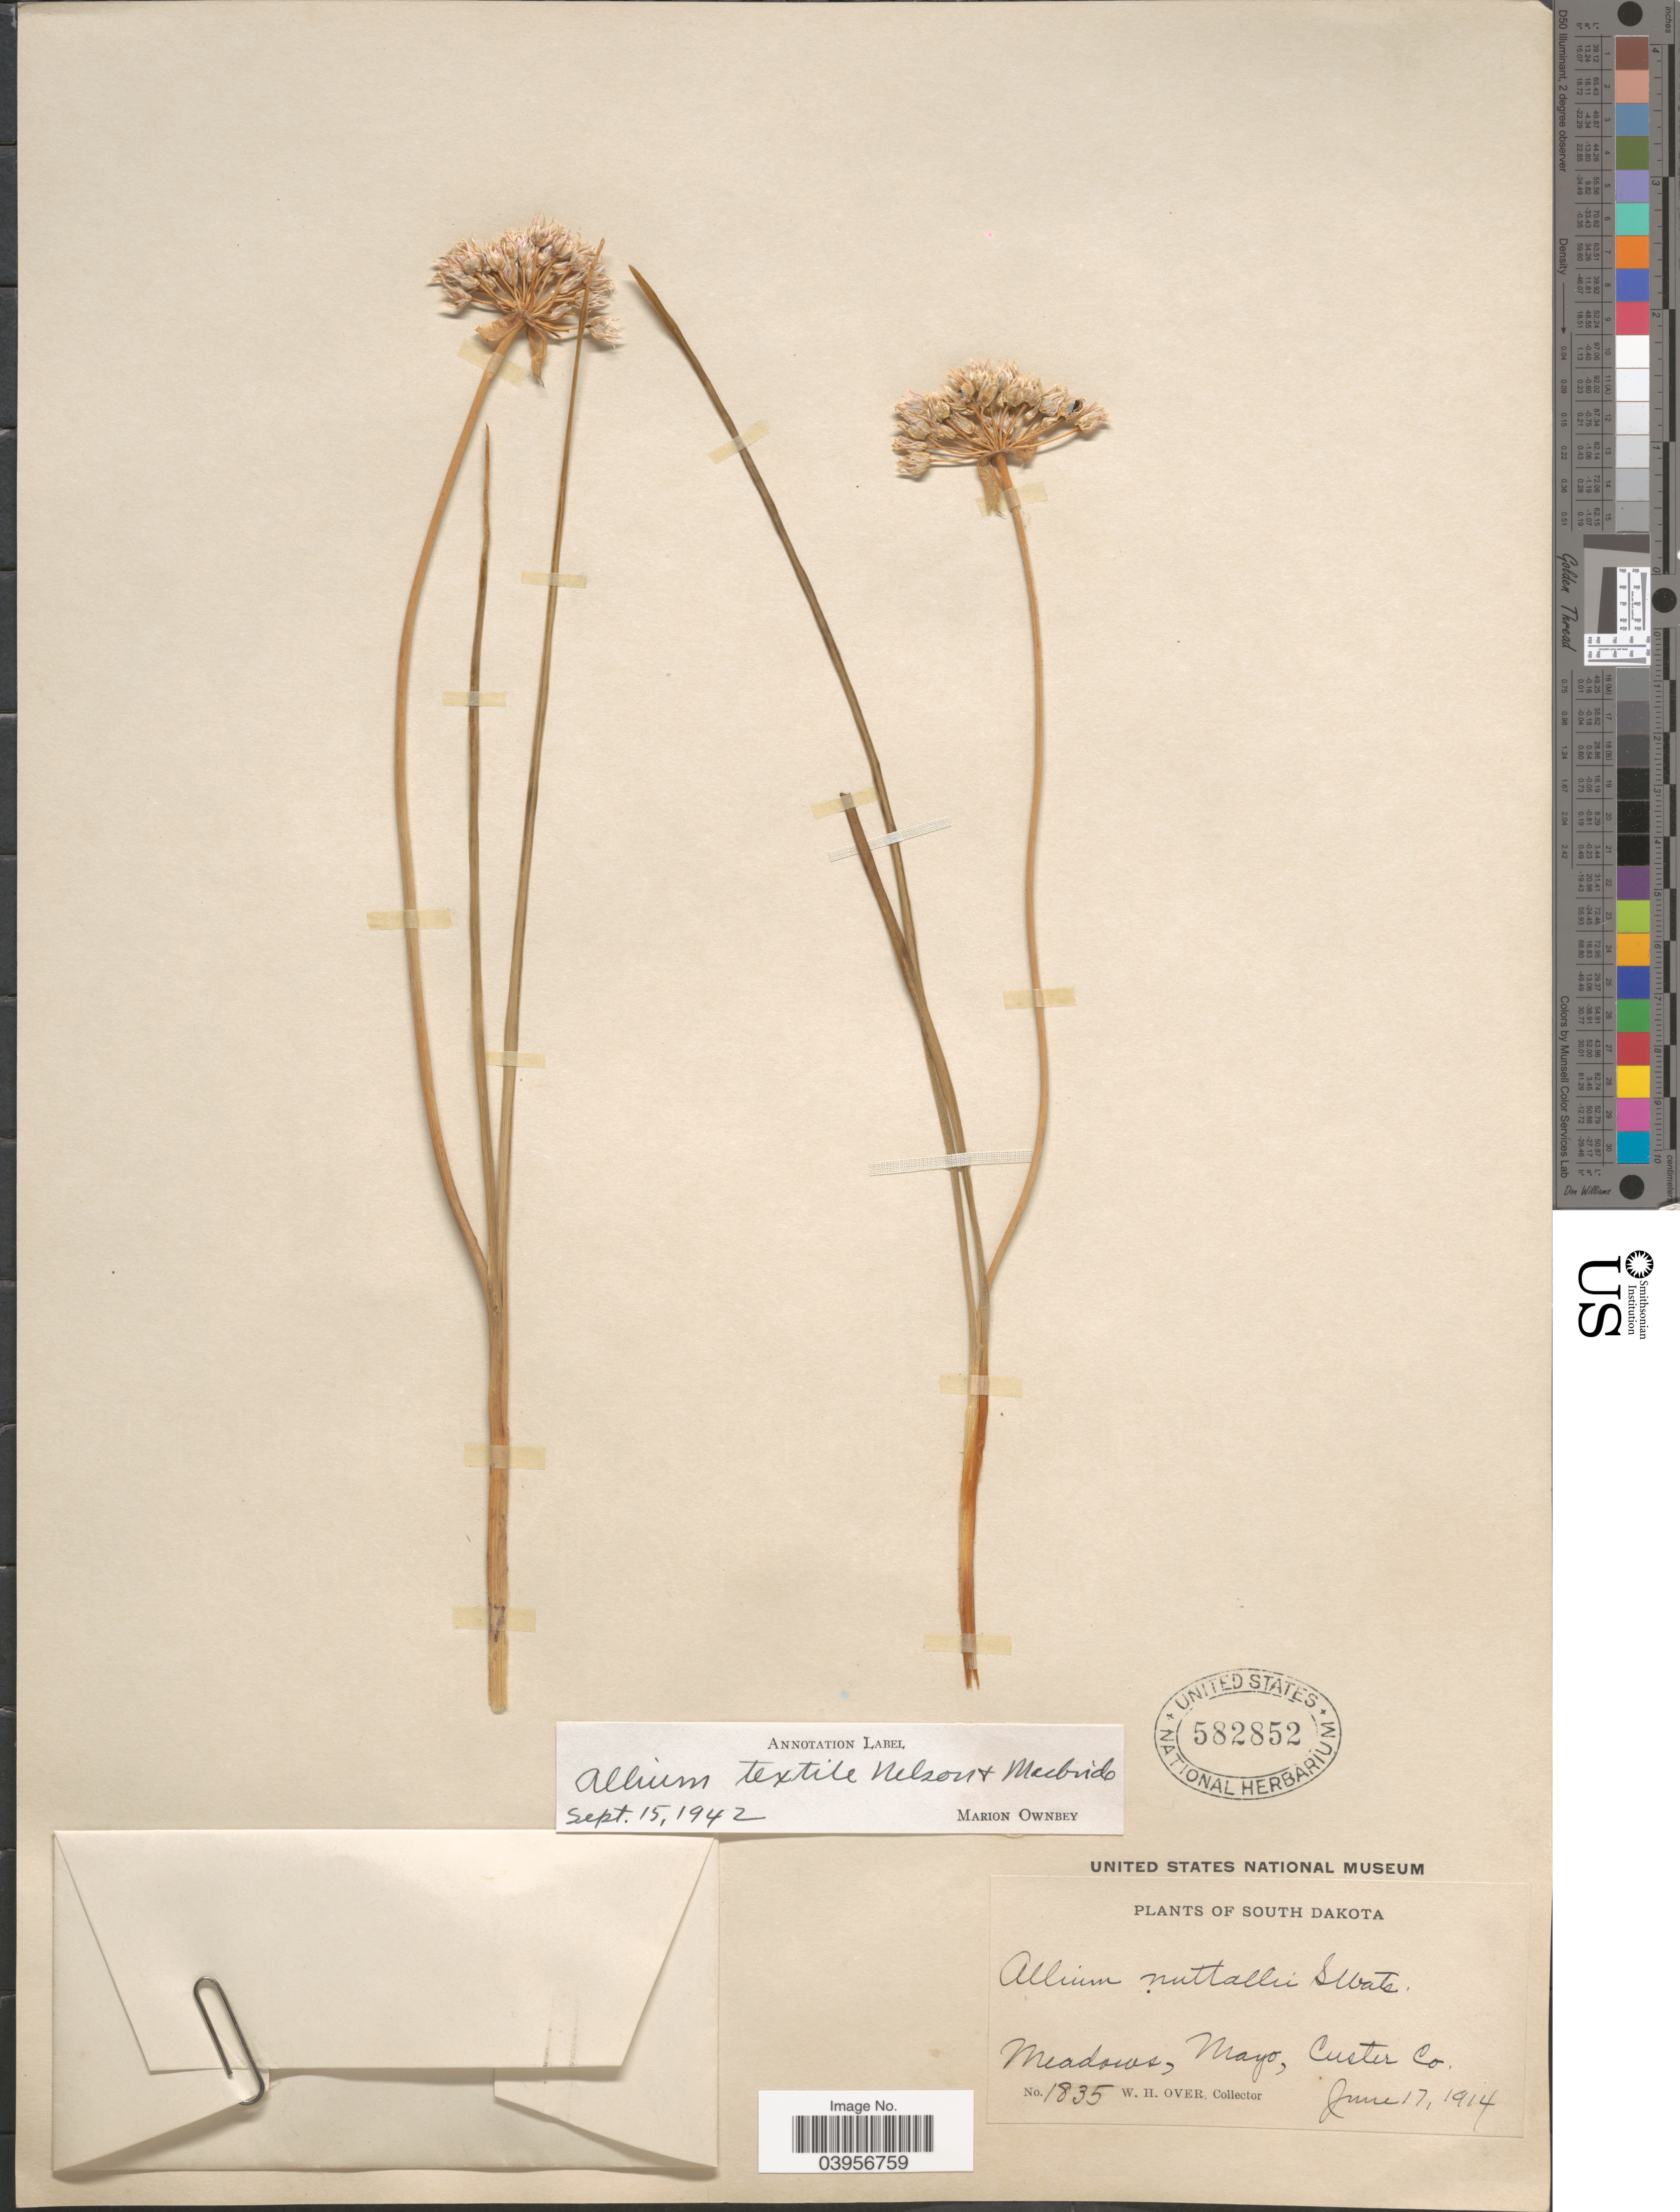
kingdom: Plantae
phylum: Tracheophyta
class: Liliopsida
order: Asparagales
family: Amaryllidaceae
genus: Allium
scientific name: Allium textile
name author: A. Nelson & J.F. Macbr.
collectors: W. Over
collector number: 1835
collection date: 1914-06-17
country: United States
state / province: South Dakota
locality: Meadow, Mayo, Custer Co.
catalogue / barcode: US 582852